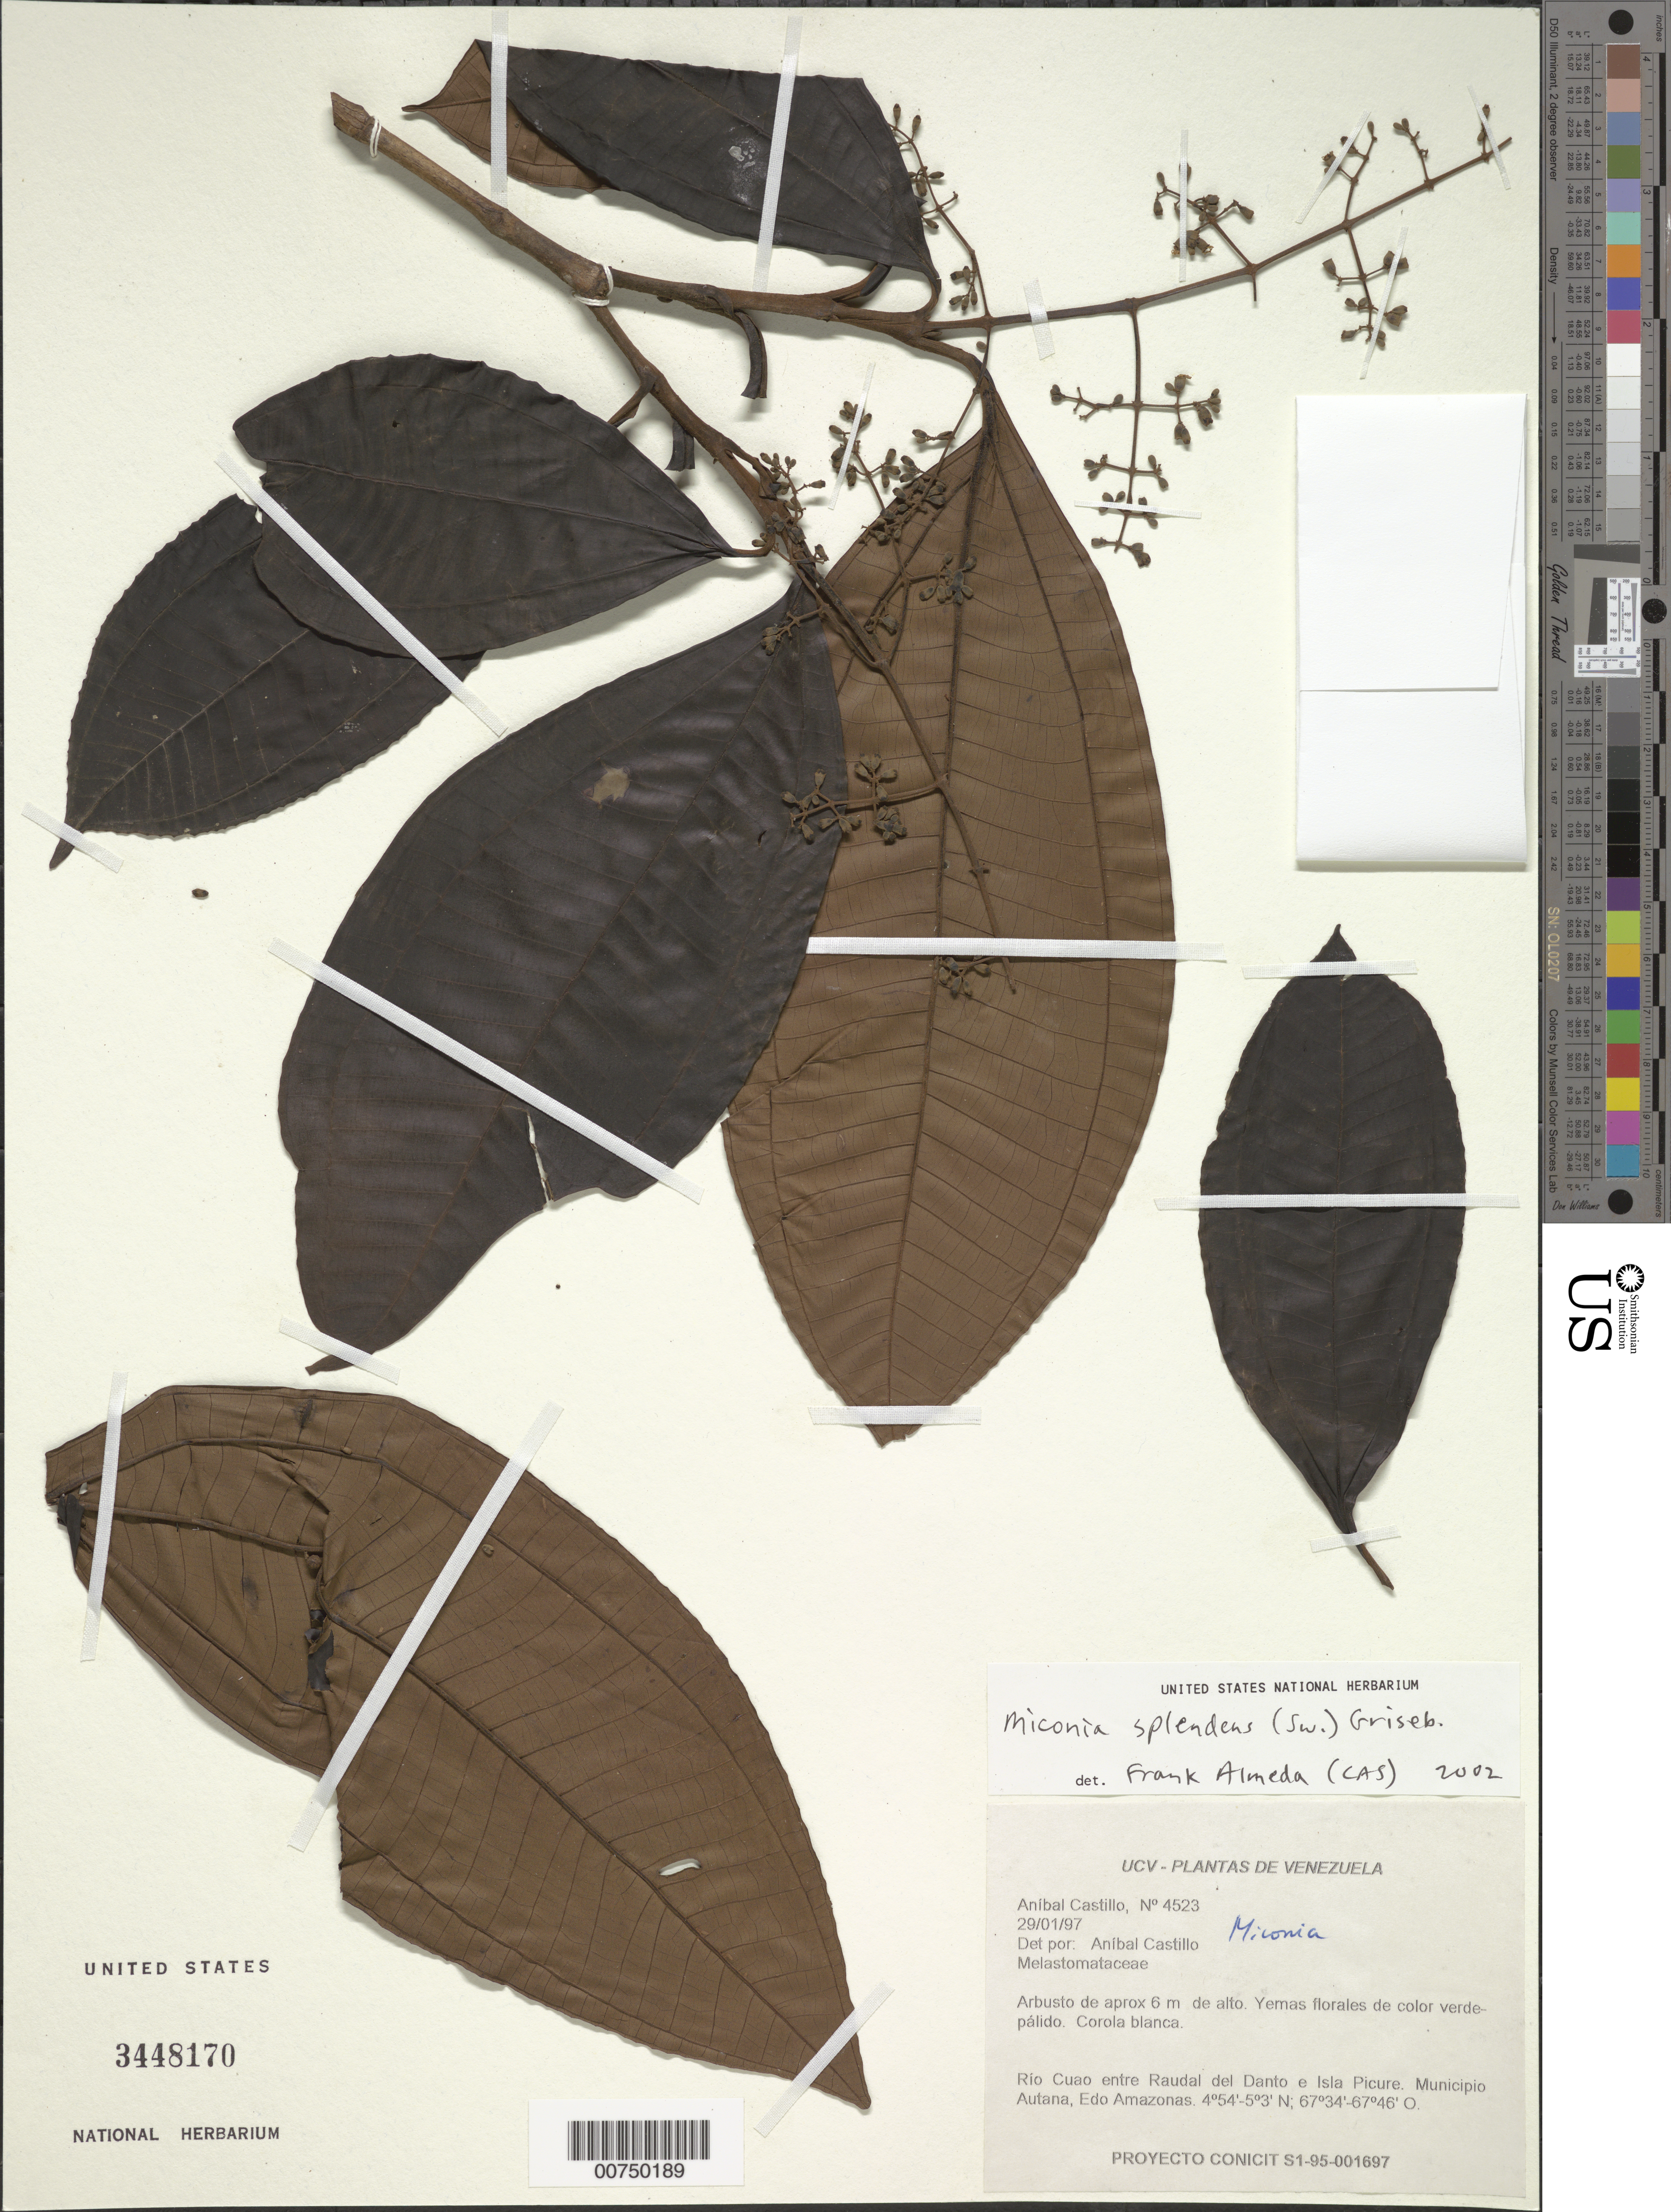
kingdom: Plantae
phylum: Tracheophyta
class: Magnoliopsida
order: Myrtales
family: Melastomataceae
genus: Miconia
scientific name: Miconia splendens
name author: (Sw.) Griseb.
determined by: Almeda, F.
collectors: A. Castillo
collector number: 4523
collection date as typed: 29-Jan-97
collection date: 1997-01-29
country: Venezuela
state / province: Amazonas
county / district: Autana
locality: Mun. Autana, Río Cuao, entre Raudal del Danto e Isla Picure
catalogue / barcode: US 3448170